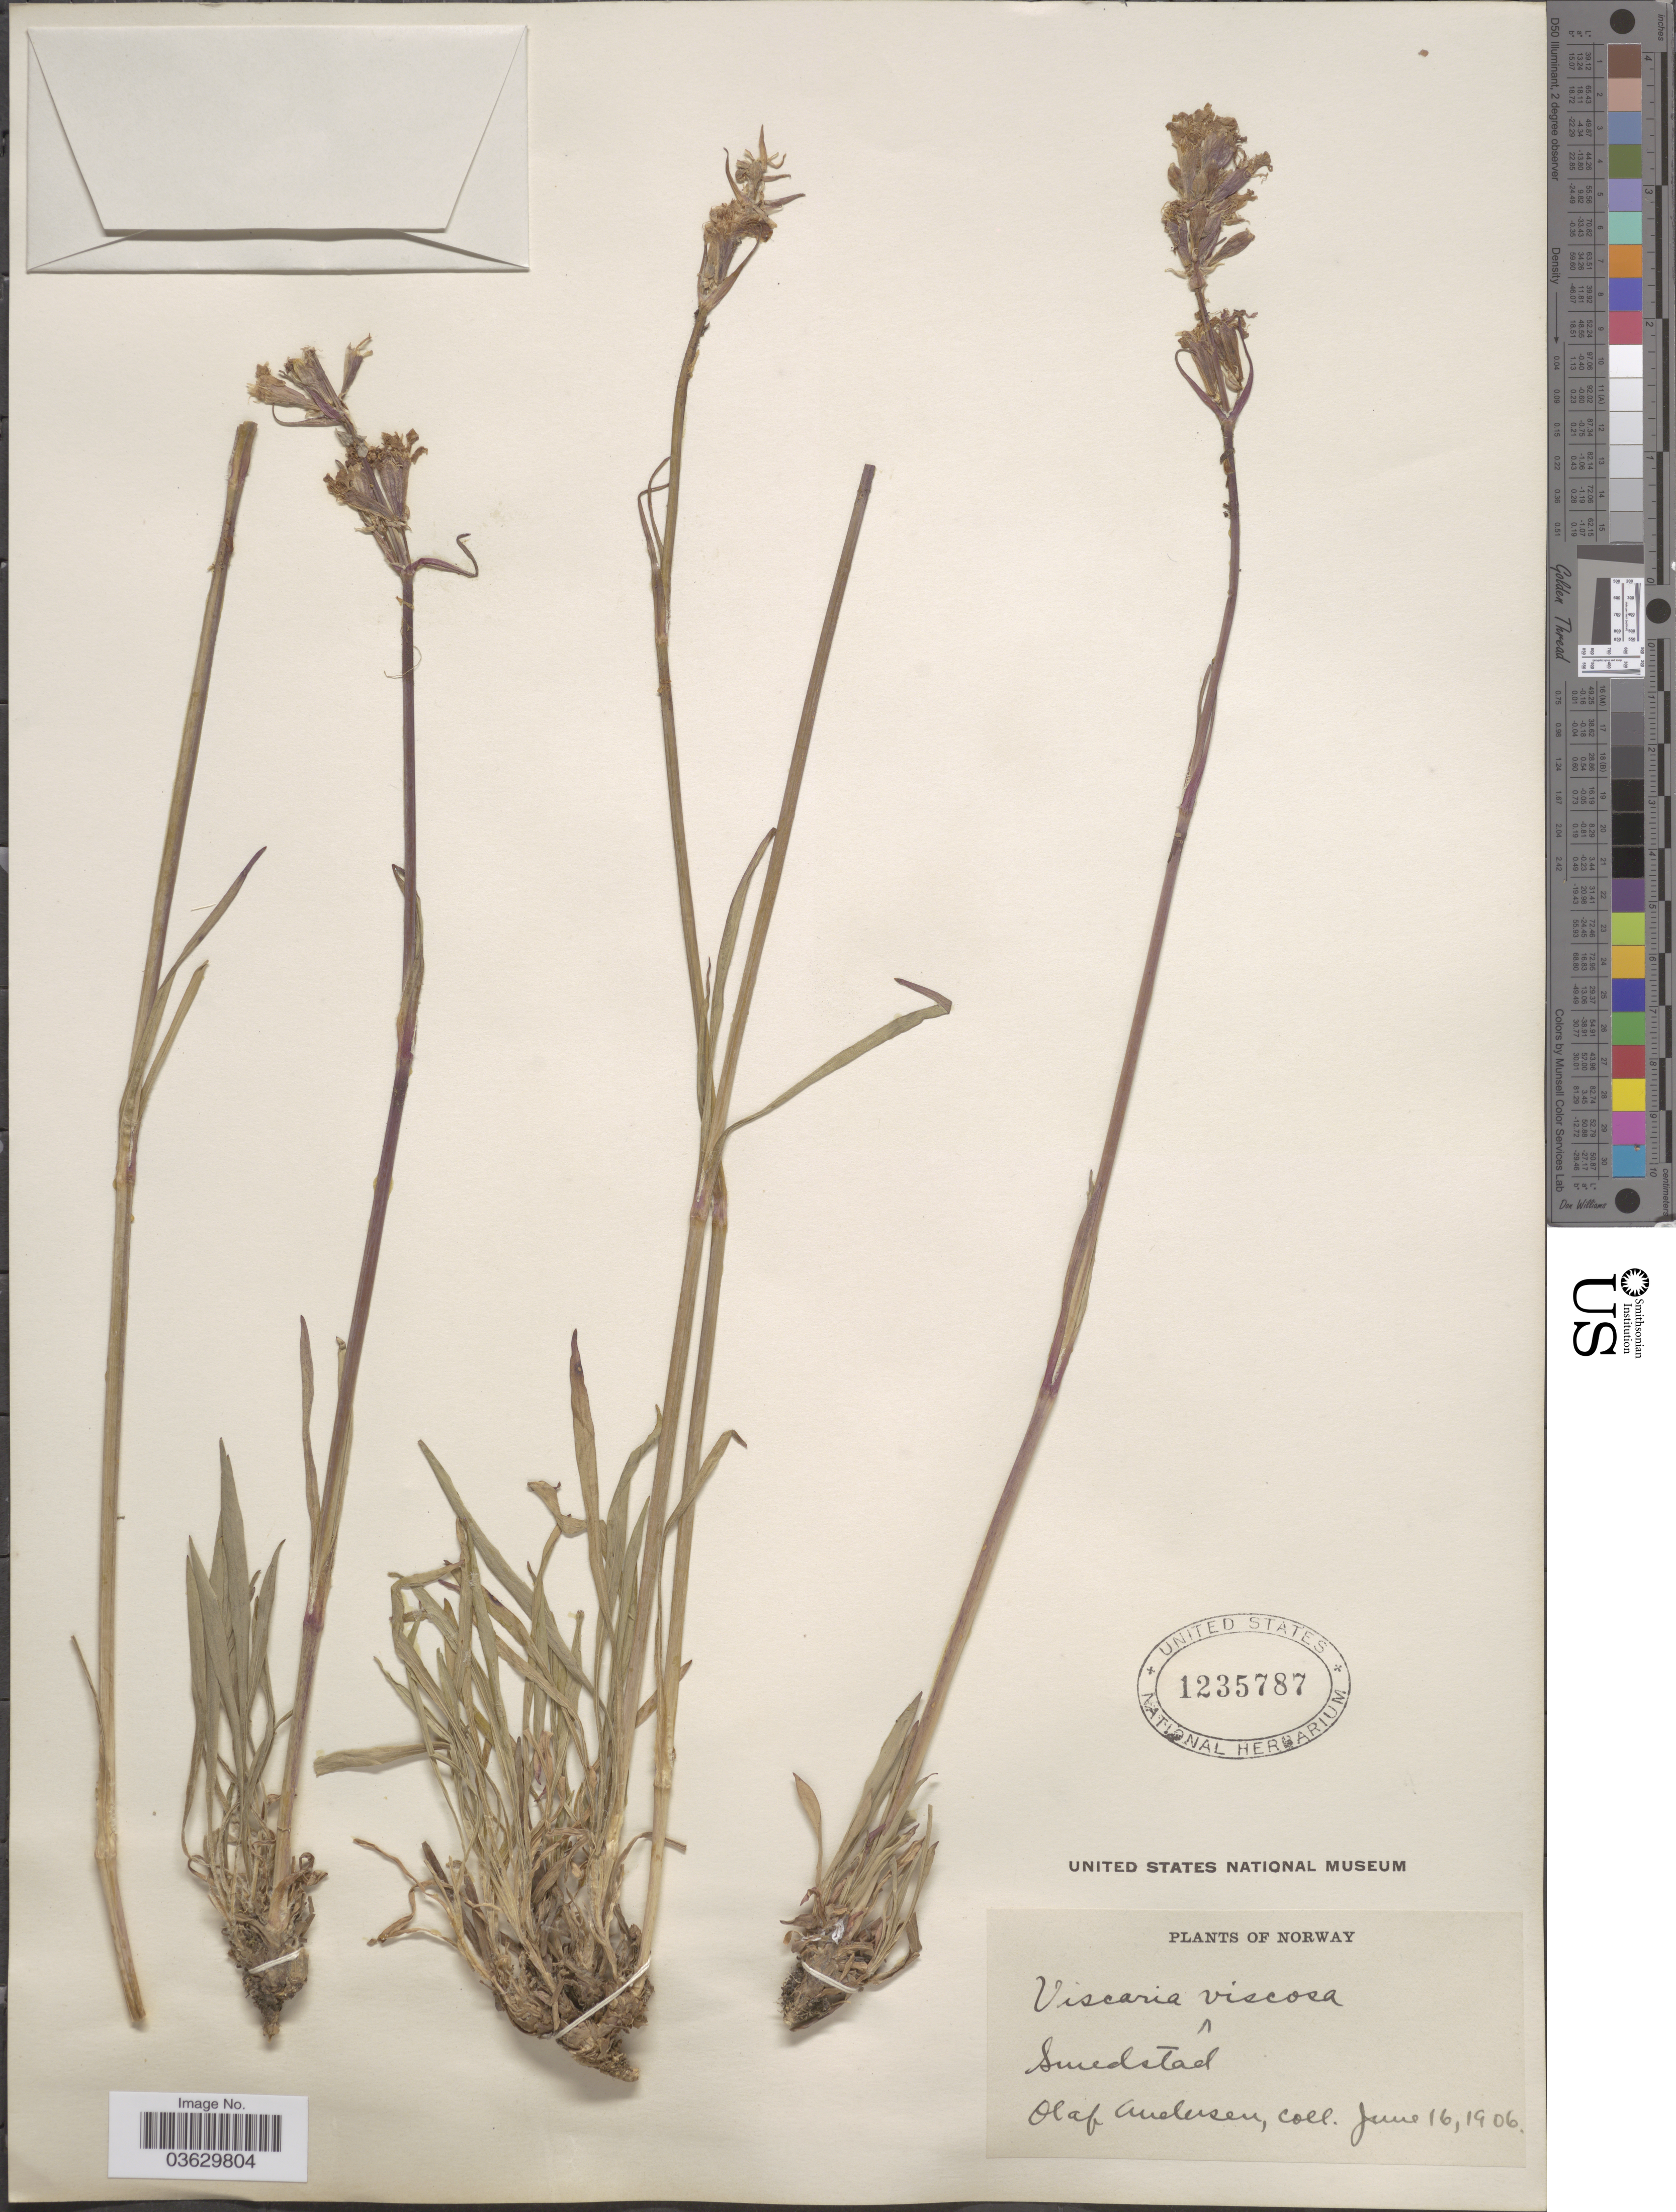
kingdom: Plantae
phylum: Tracheophyta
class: Magnoliopsida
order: Caryophyllales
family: Caryophyllaceae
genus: Lychnis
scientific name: Lychnis viscaria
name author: L.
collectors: O. Andersen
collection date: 1906-06-16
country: Norway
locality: Smedstad.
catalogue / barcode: US 1235787